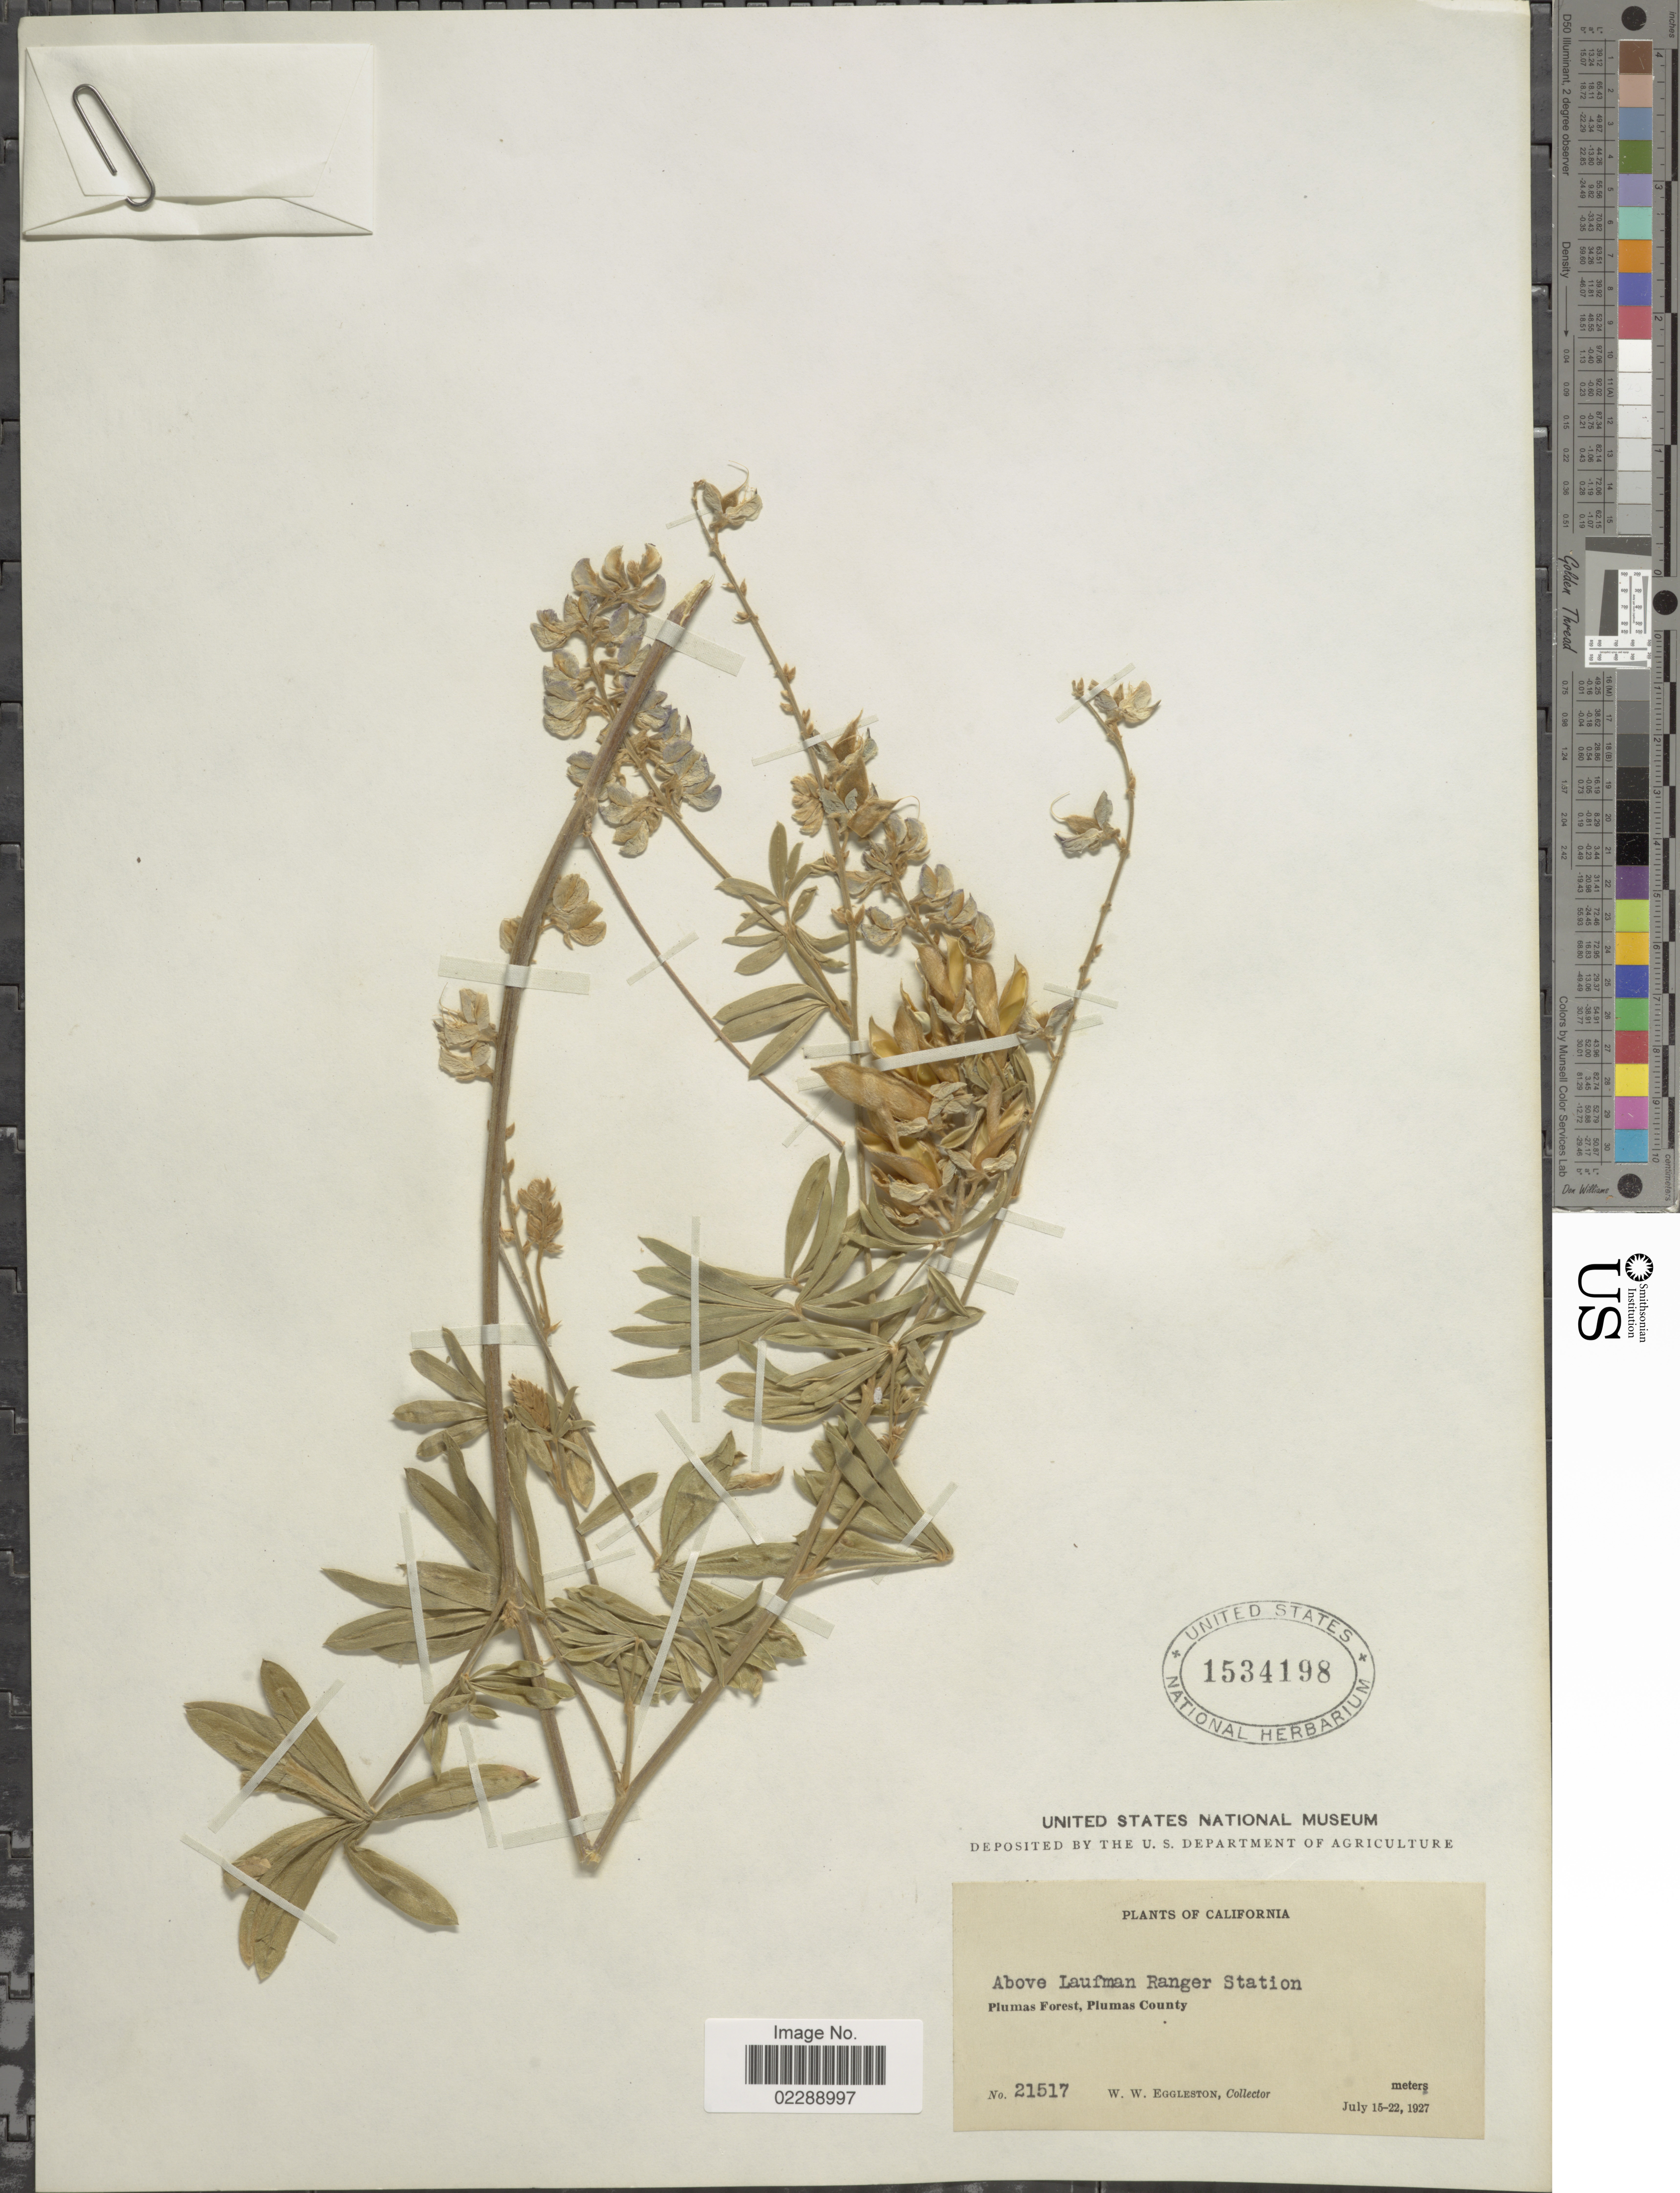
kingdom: Plantae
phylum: Tracheophyta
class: Magnoliopsida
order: Fabales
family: Fabaceae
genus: Lupinus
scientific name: Lupinus sp.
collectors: W. W. Eggleston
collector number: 21517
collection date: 1927-07-15/1927-07-22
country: United States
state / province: California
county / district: Plumas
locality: Above Laufman Ranger Station, Plumas Forest, Plumas County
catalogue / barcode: US 1534198